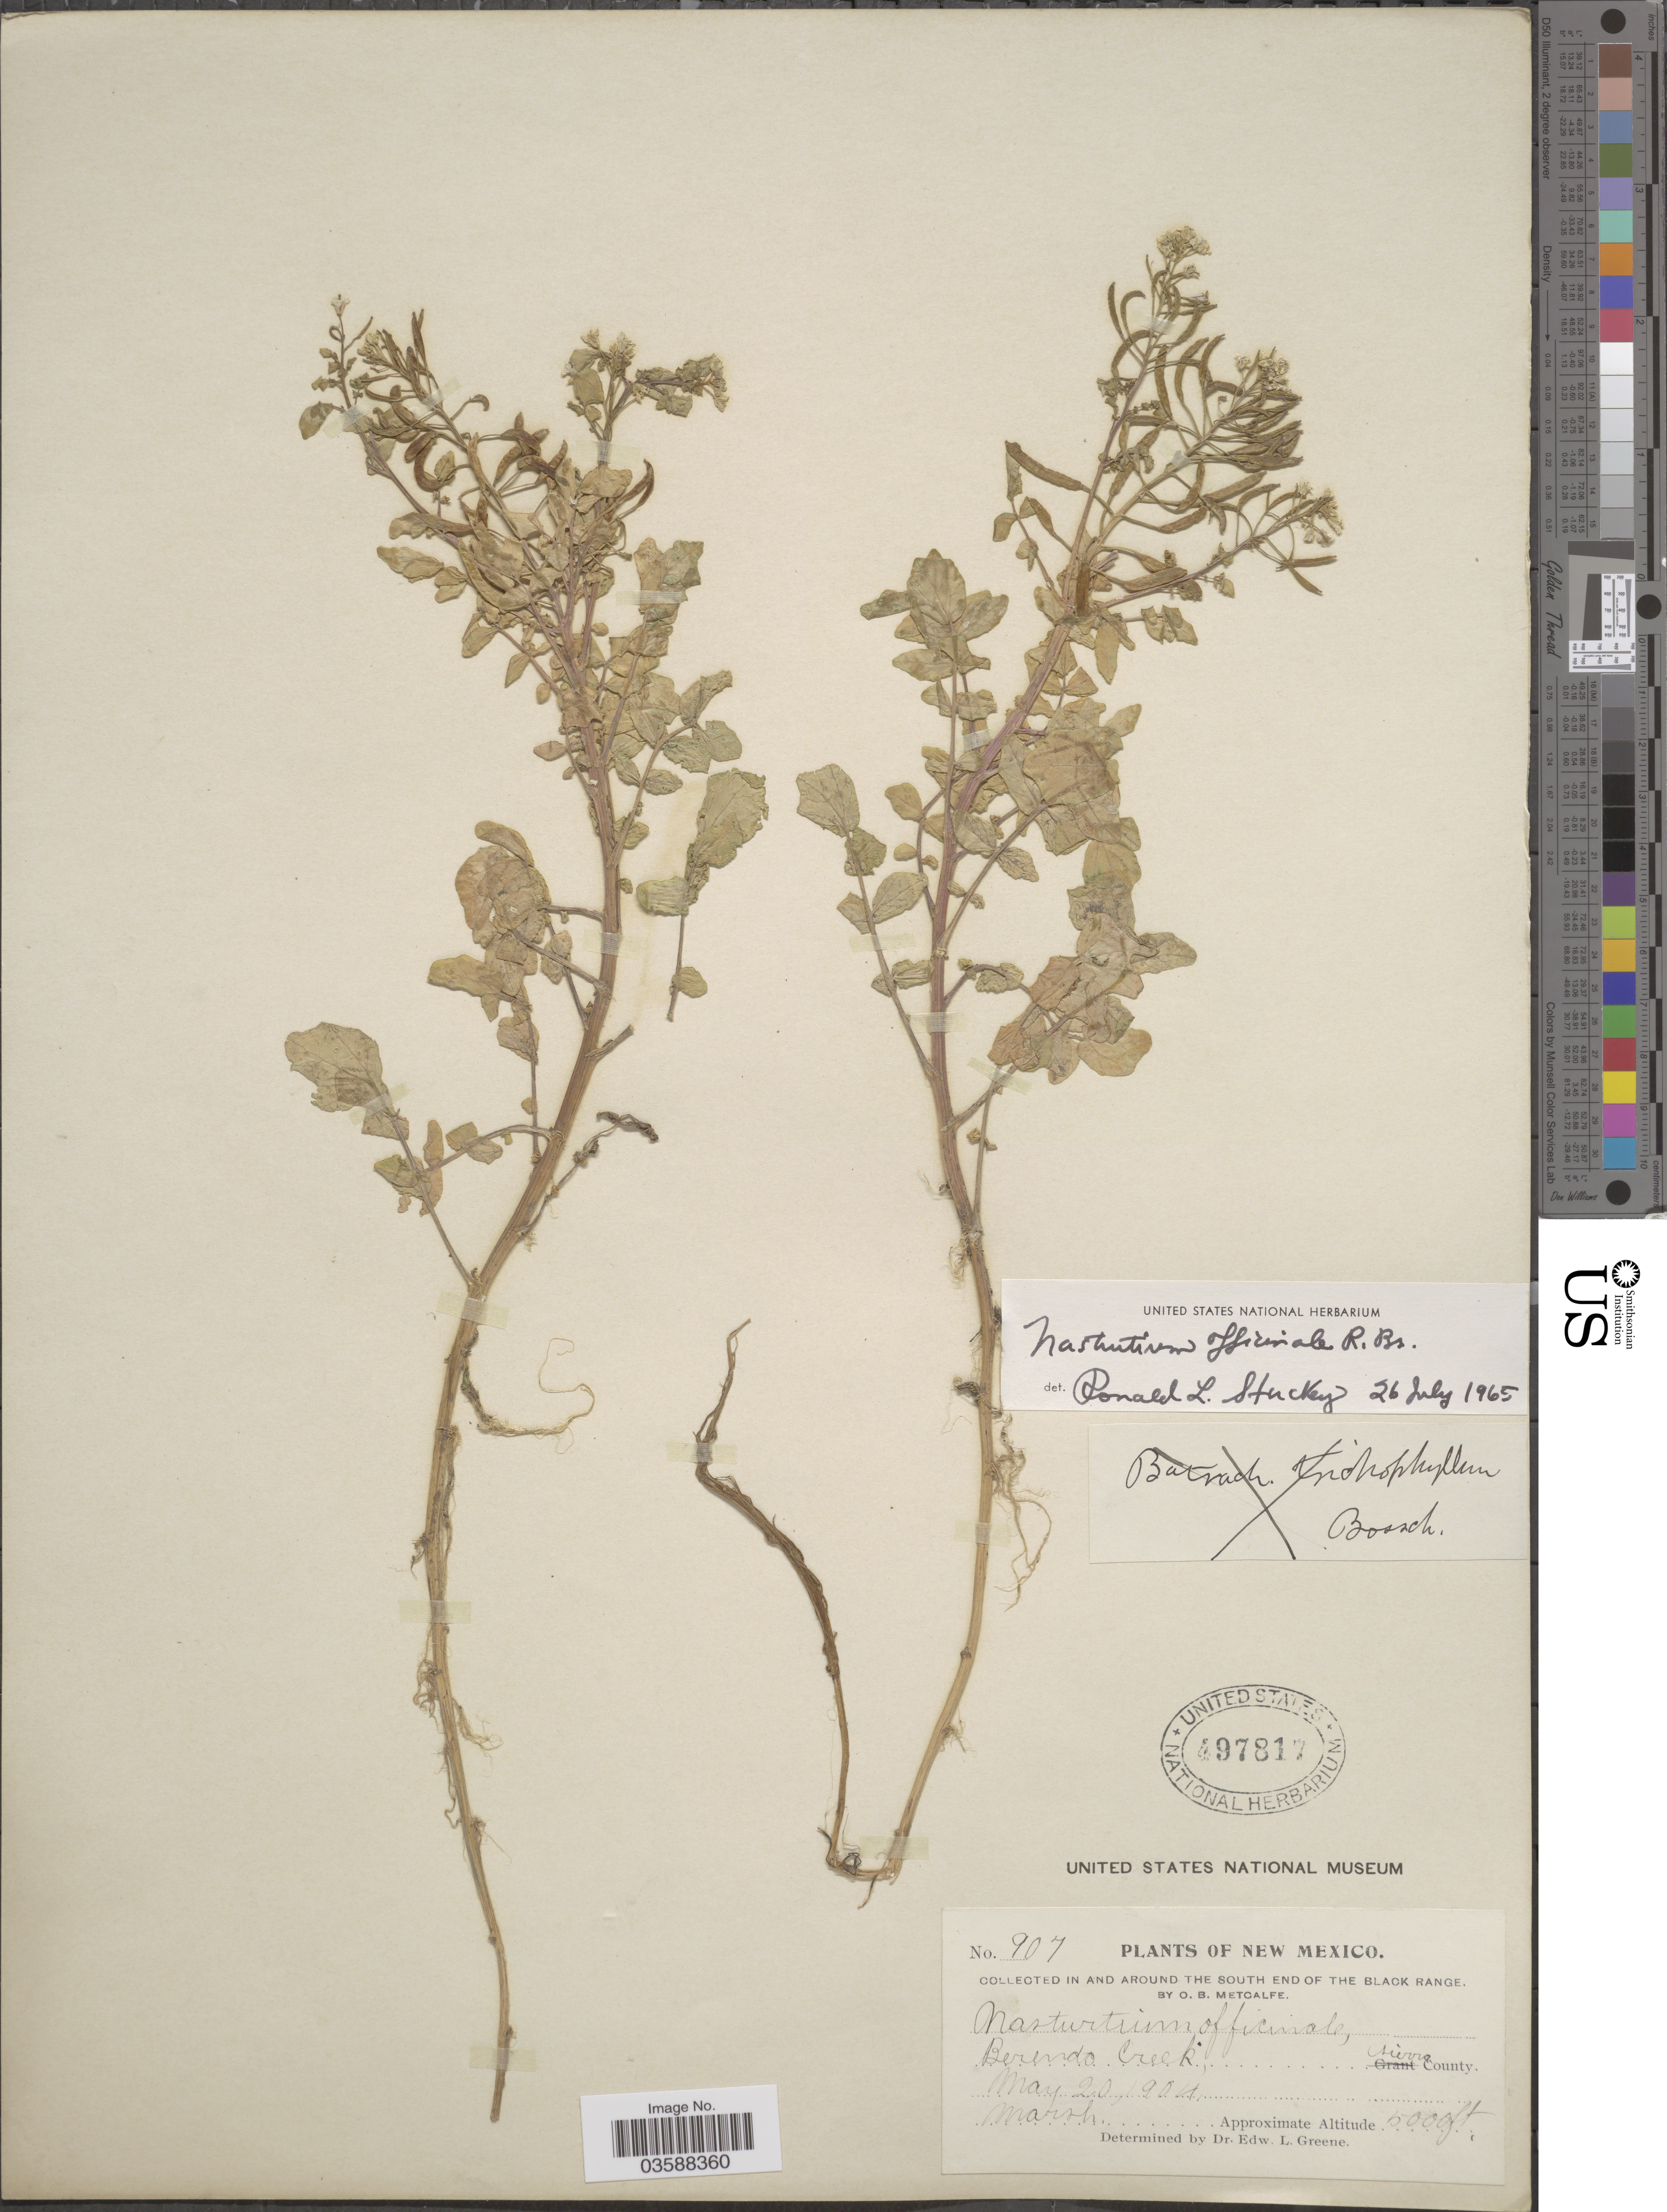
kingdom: Plantae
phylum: Tracheophyta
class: Magnoliopsida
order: Brassicales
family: Brassicaceae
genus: Nasturtium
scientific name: Nasturtium officinale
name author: R. Br.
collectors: O. B. Metcalfe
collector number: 907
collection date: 1904-05-20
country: United States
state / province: New Mexico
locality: In and around the south end of the black range, Berendo Creek, Sierra County.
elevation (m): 1524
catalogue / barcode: US 497817